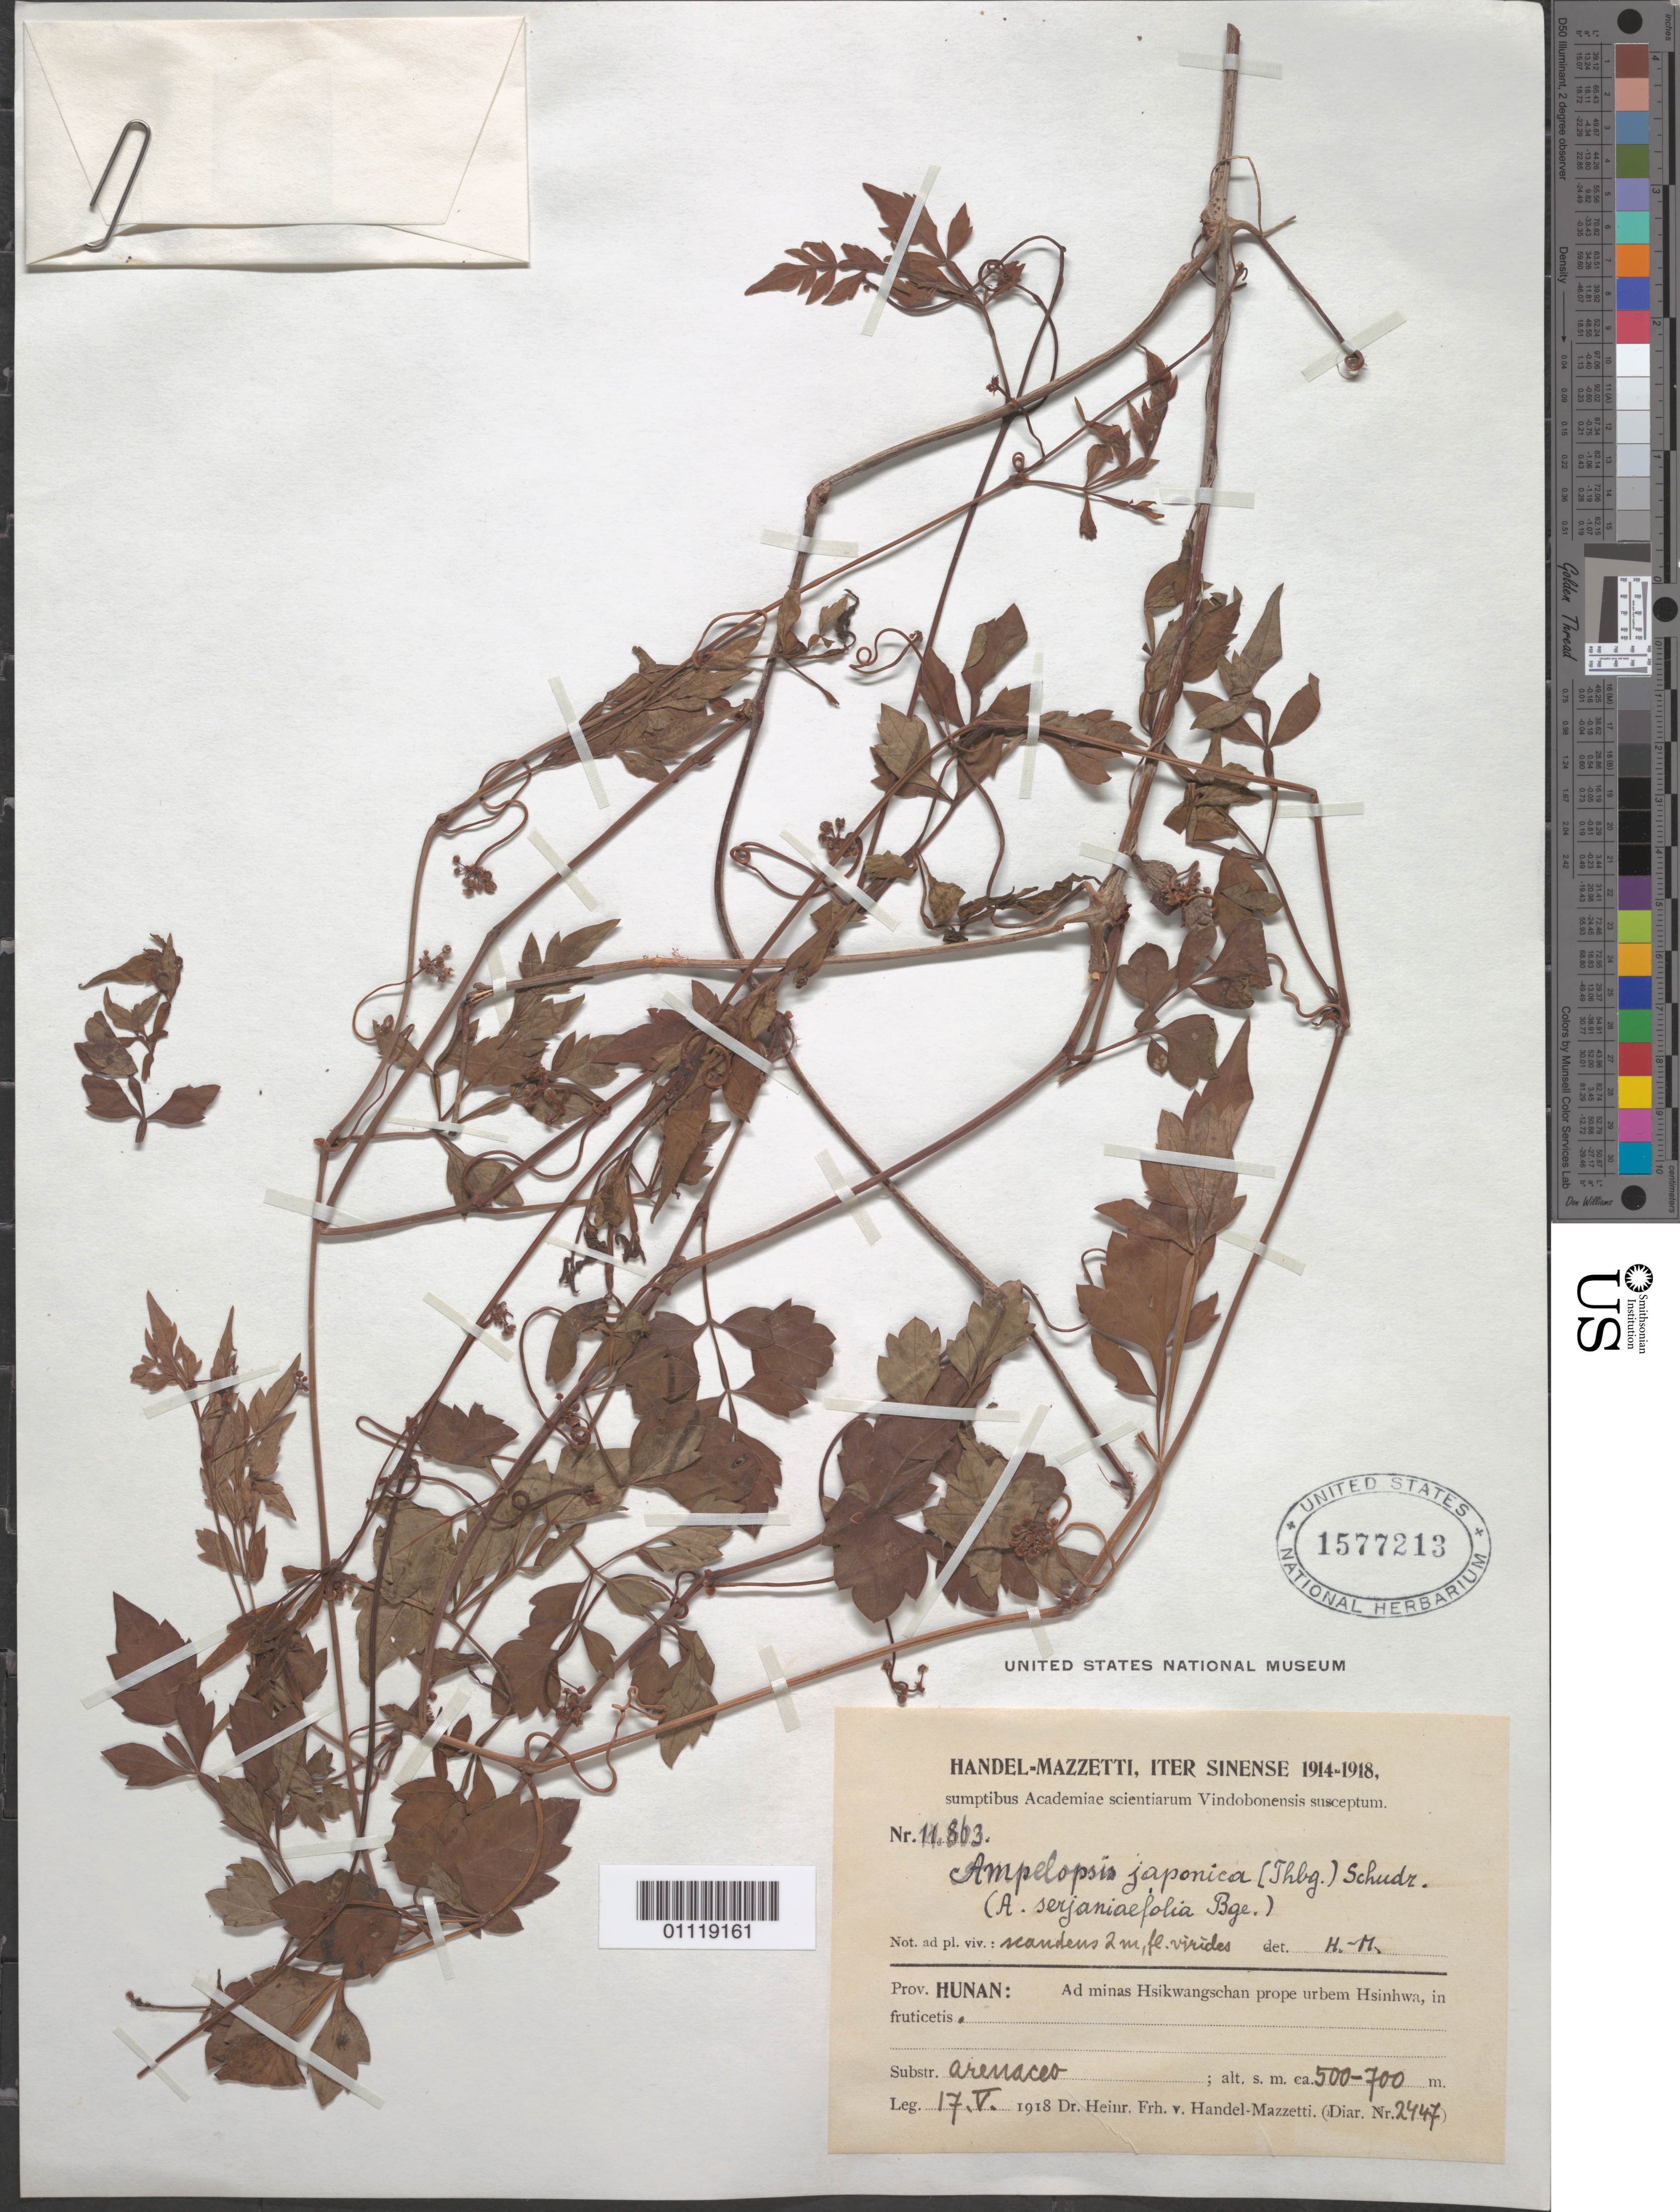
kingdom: Plantae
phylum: Tracheophyta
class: Magnoliopsida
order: Vitales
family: Vitaceae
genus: Ampelopsis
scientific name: Ampelopsis japonica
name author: (Thunb.) Makino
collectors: H. Handel-Mazzetti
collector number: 11863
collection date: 1918-05-17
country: China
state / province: Hunan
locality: Ad minas Hsikwangschan prope urben Hsinhwa.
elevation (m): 500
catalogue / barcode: US 1577213